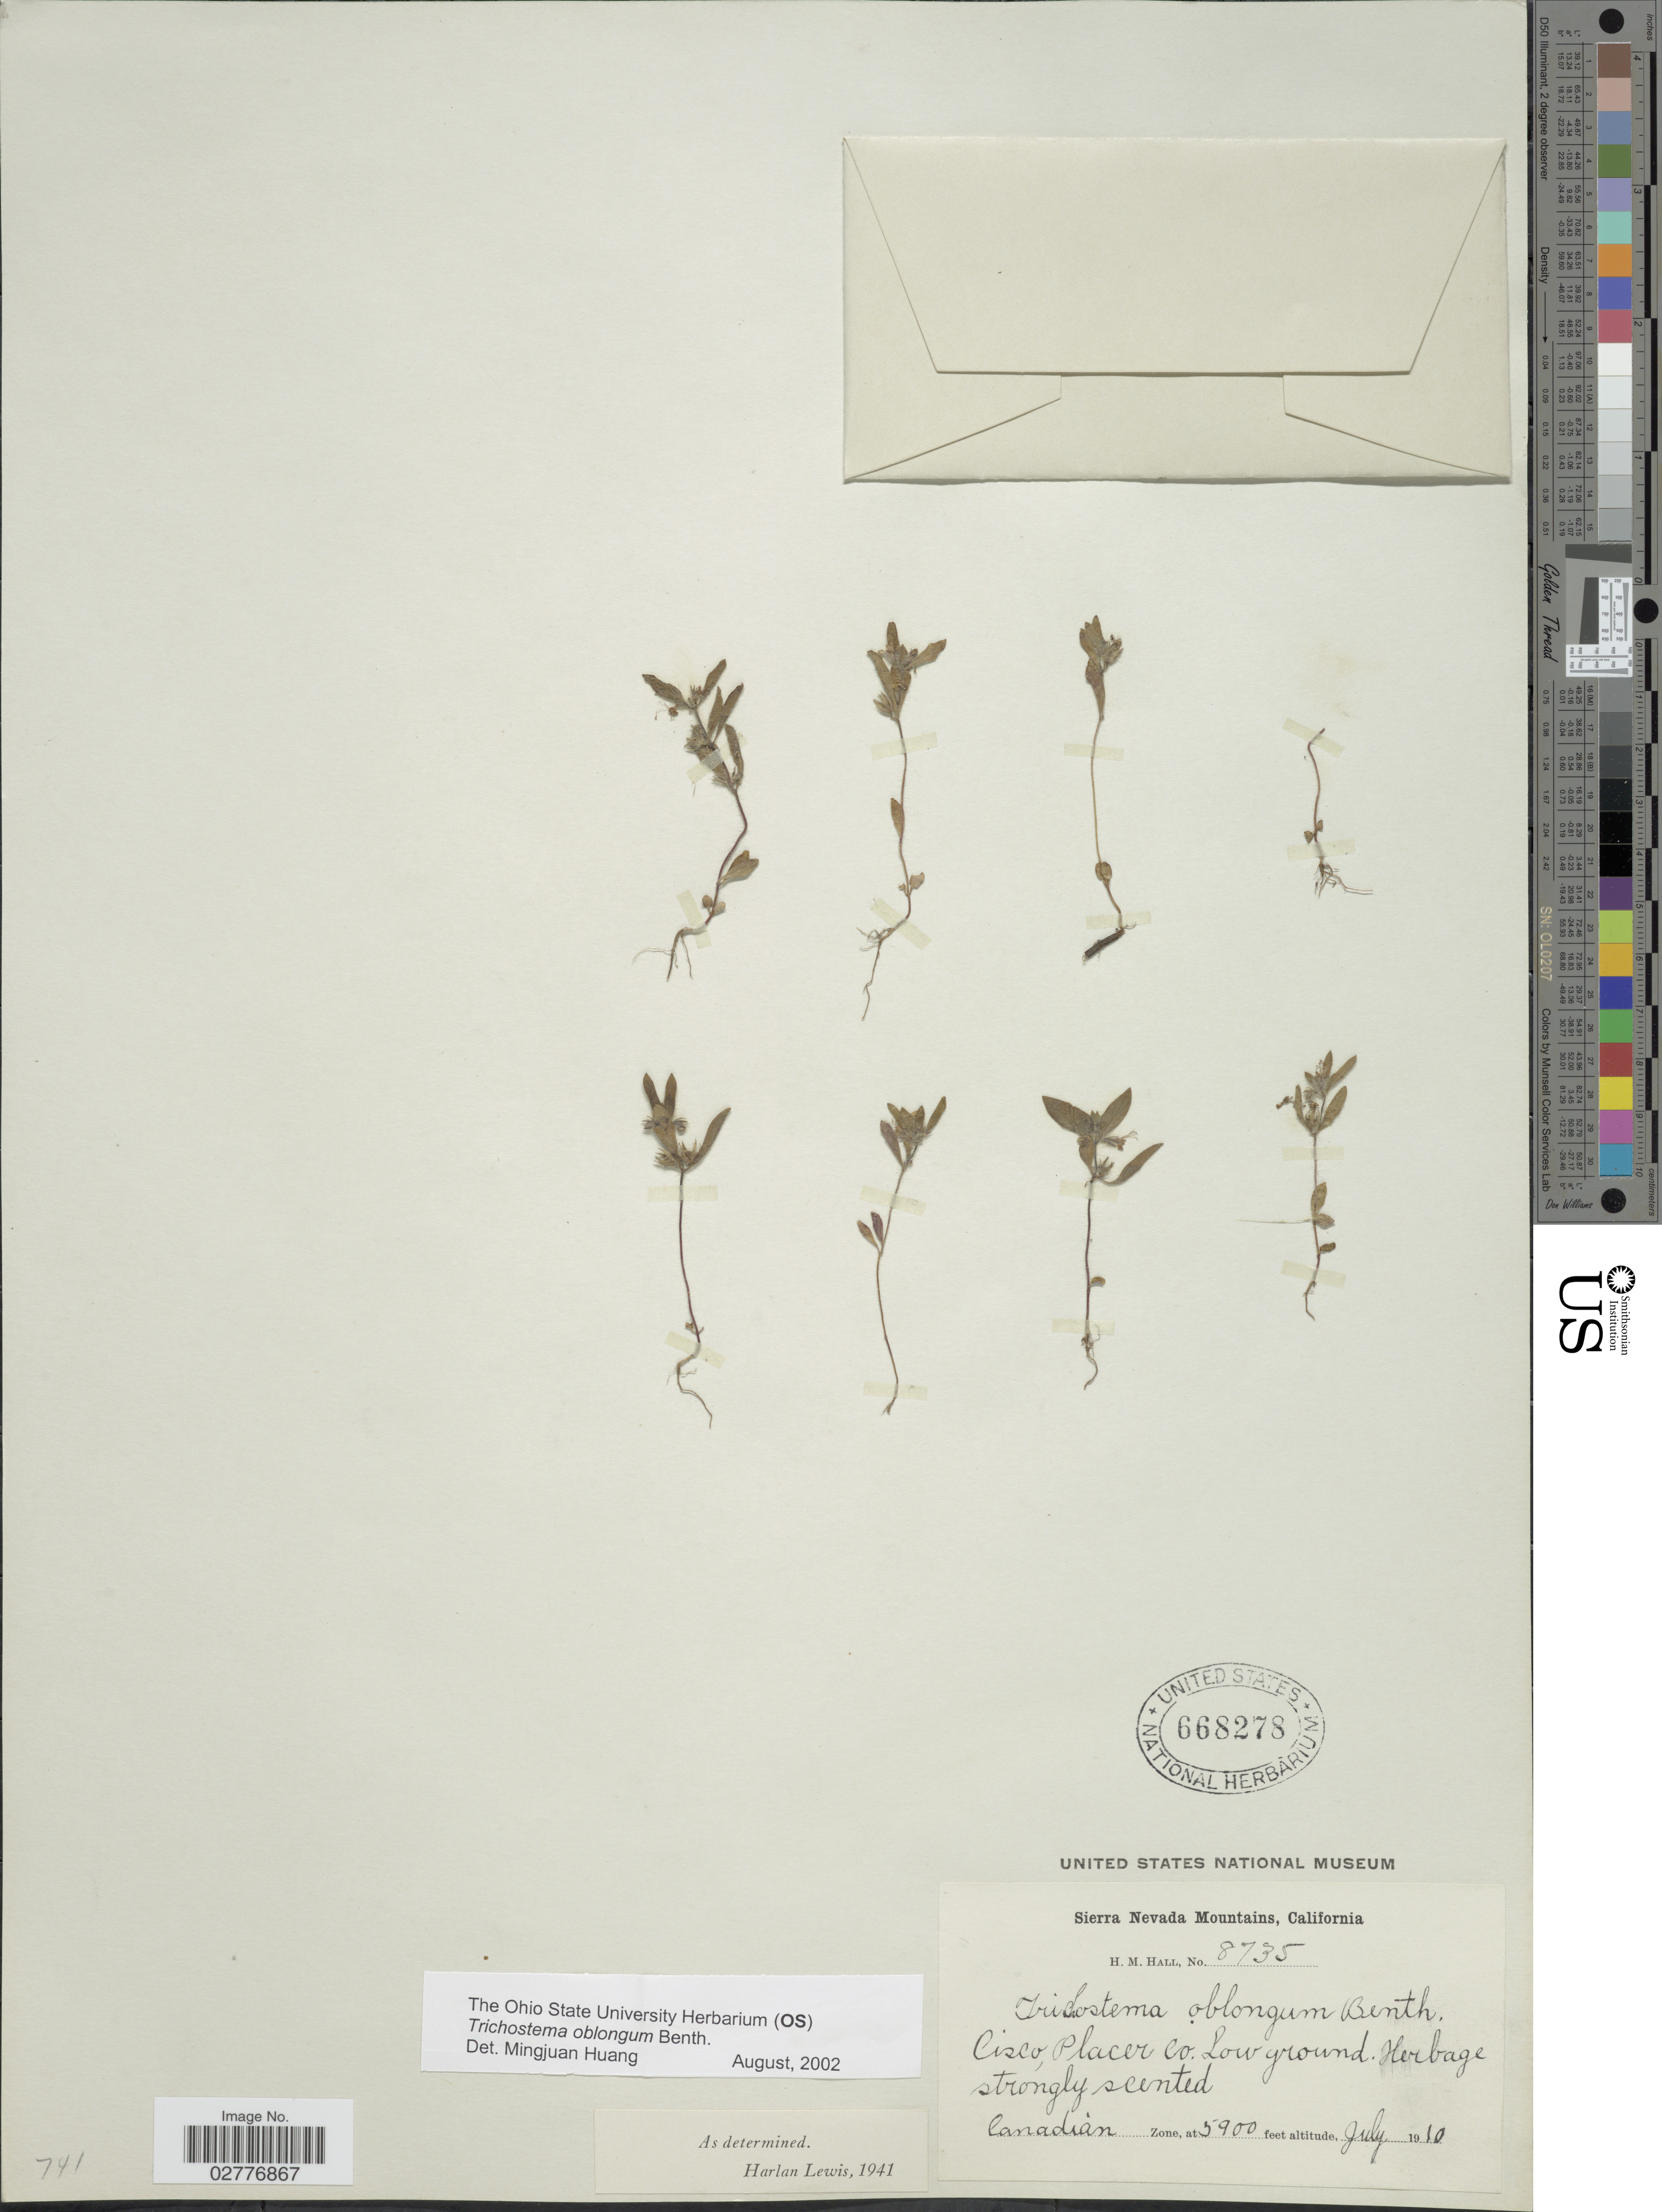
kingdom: Plantae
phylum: Tracheophyta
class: Magnoliopsida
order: Lamiales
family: Lamiaceae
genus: Trichostema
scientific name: Trichostema oblongum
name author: Benth.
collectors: H. M. Hall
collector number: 8735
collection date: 1910-07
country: United States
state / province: California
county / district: Placer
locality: Sierra Nevada Mountains. Cisco, Placer Co. Canadian Zone.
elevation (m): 1798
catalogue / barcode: US 668278